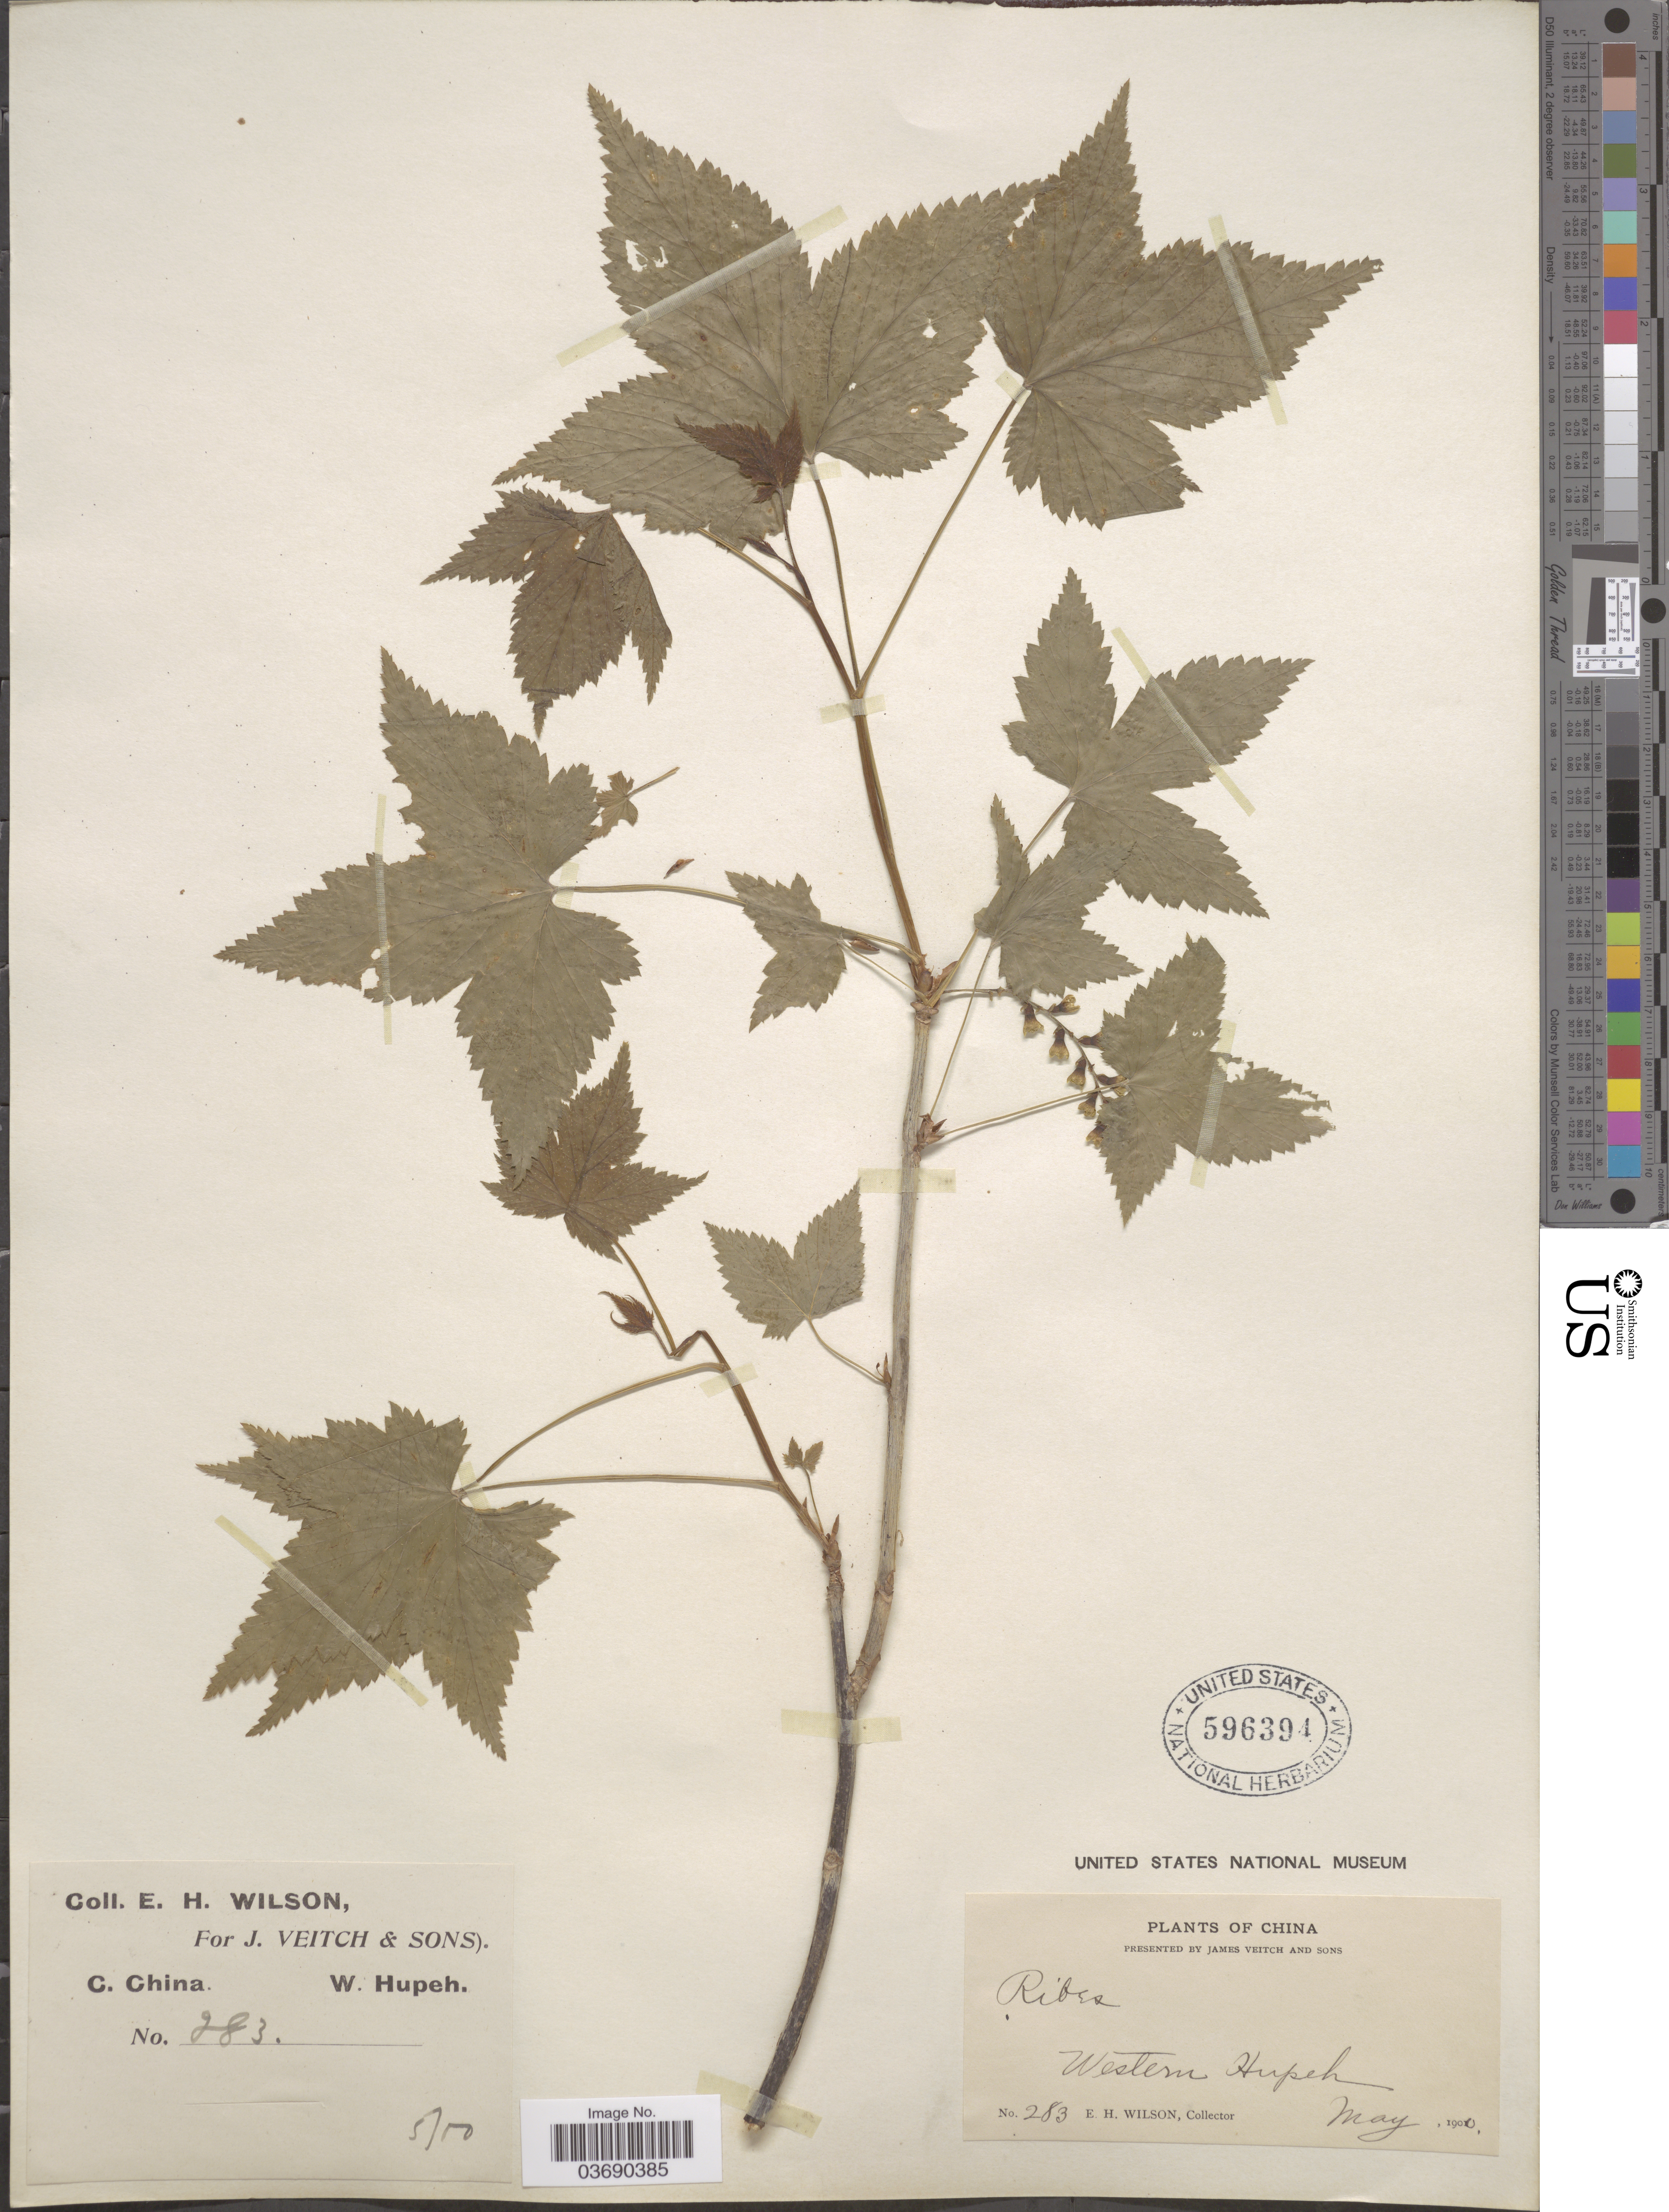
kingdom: Plantae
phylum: Tracheophyta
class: Magnoliopsida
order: Saxifragales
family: Grossulariaceae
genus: Ribes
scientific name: Ribes sp.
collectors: E. Wilson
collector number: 283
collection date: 1900-05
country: China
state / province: Hubei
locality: C. China. Western Hupeh.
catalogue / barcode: US 596394